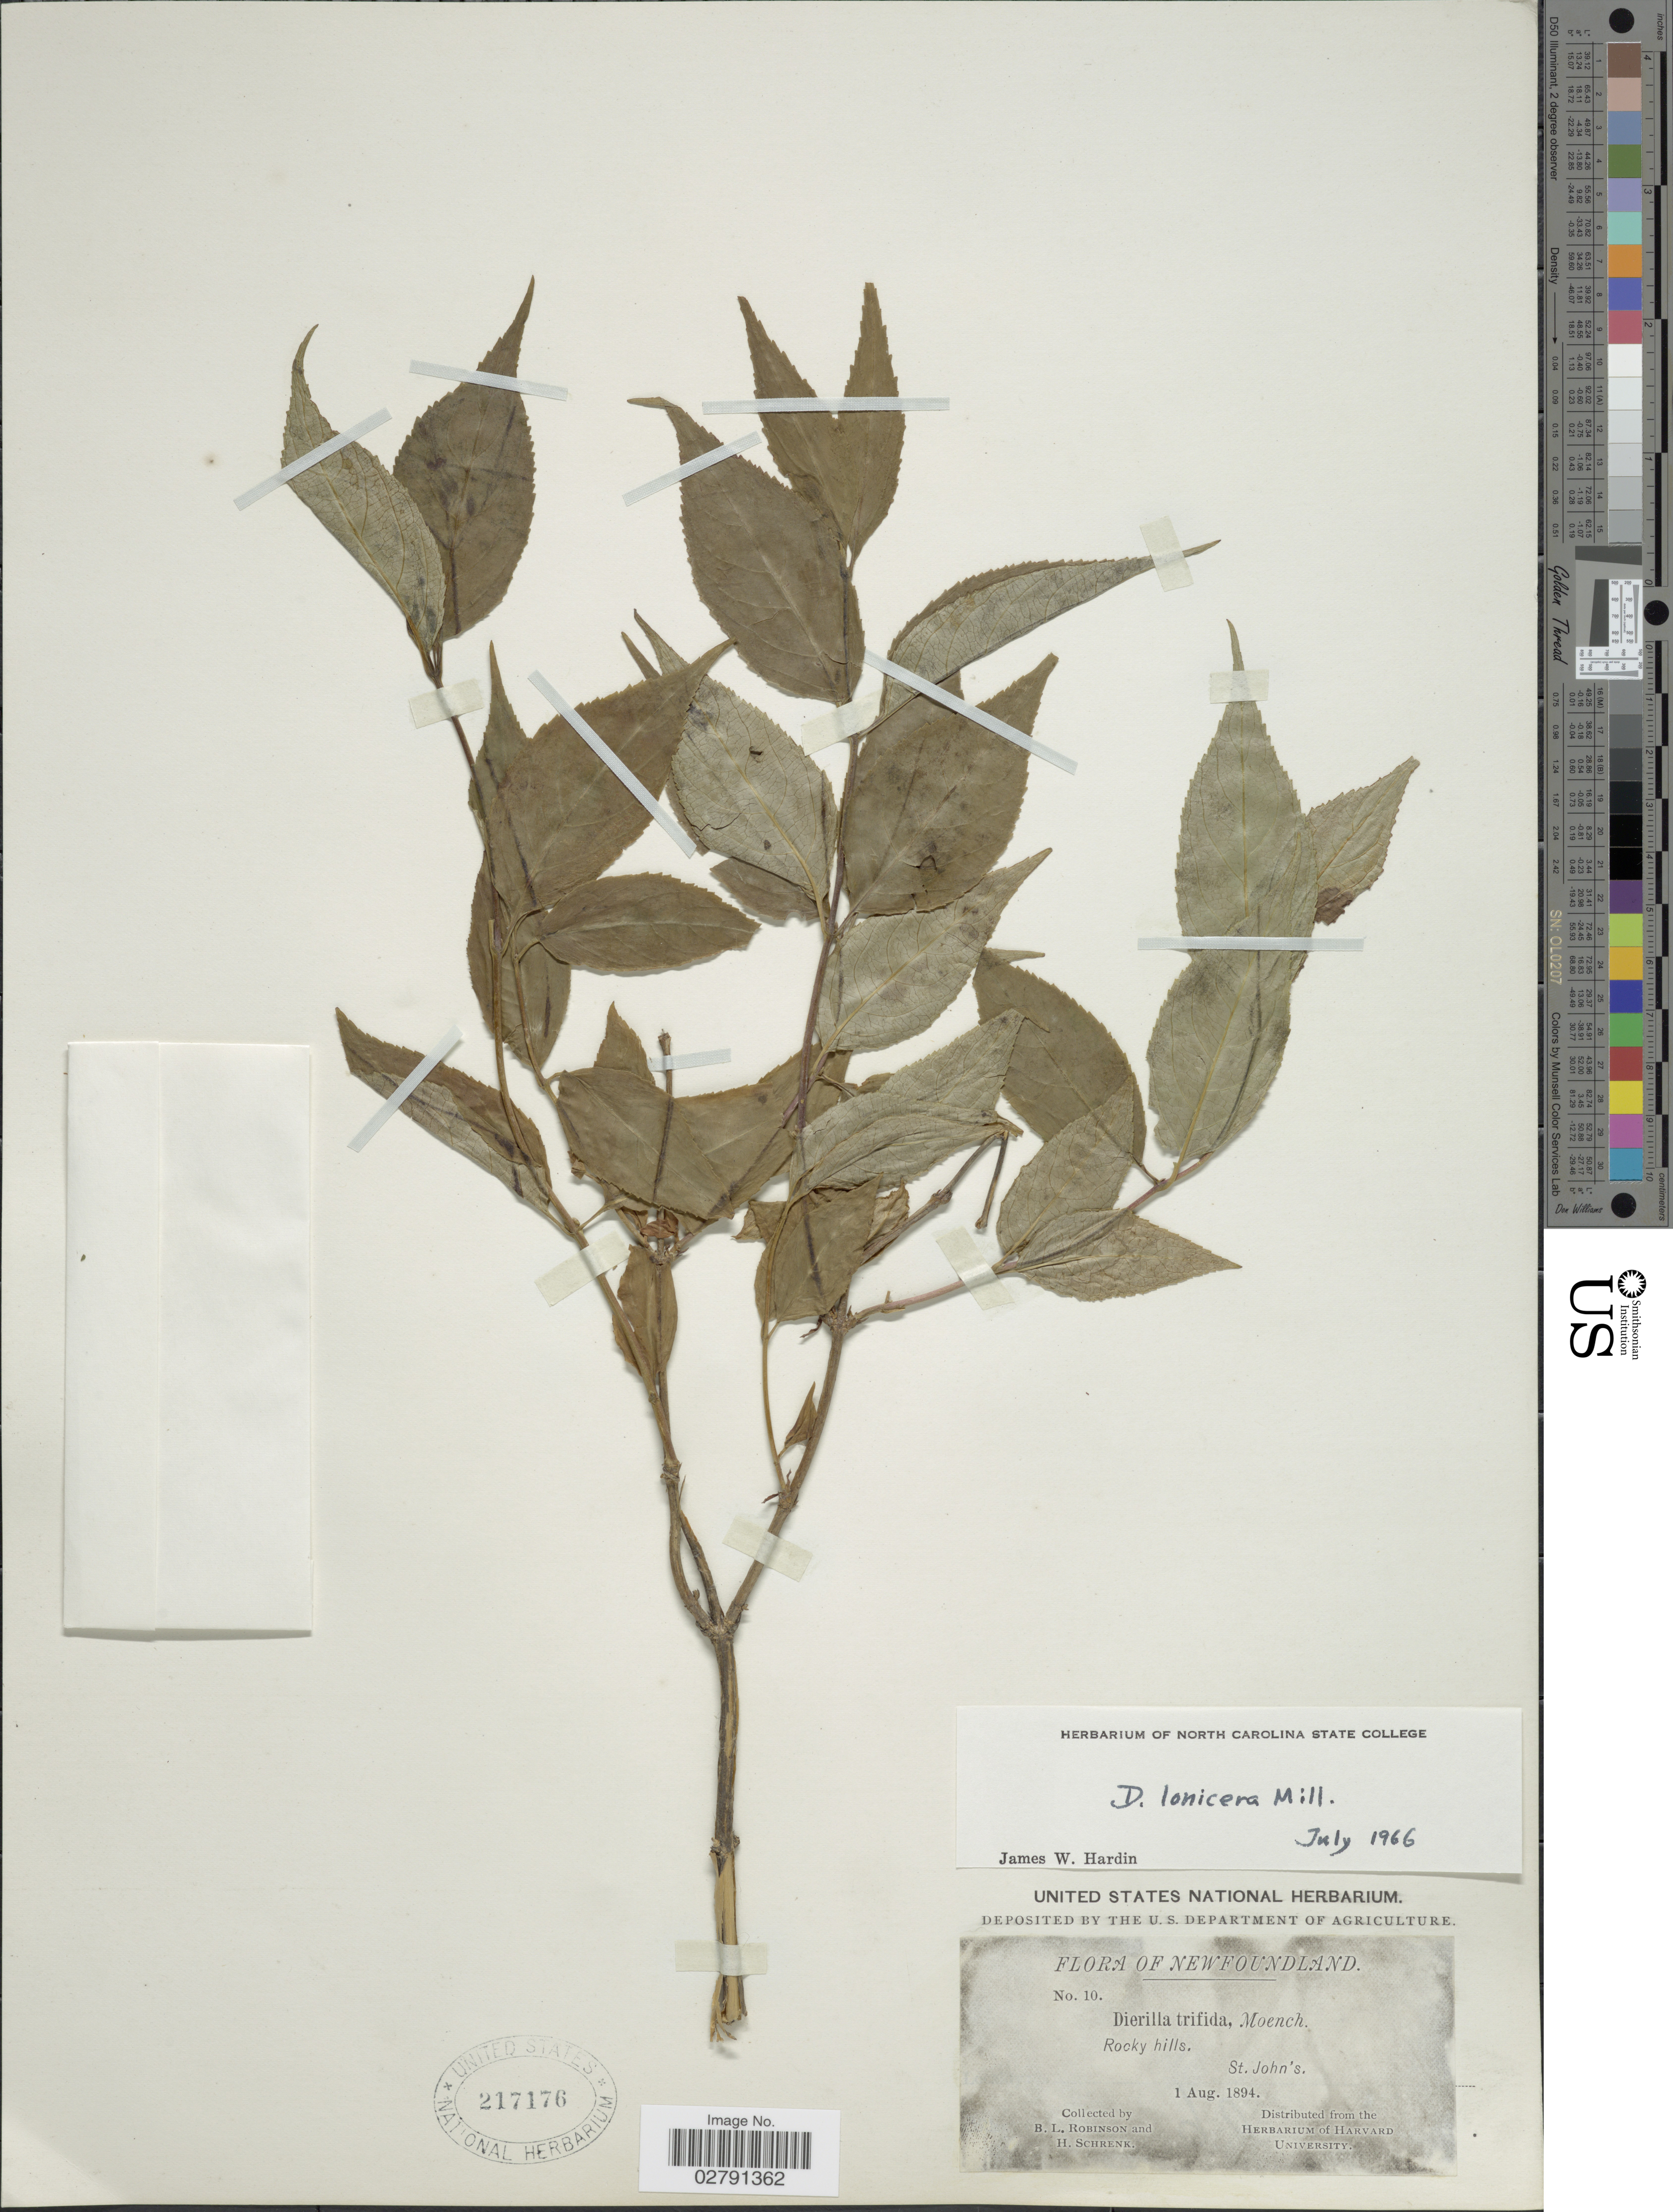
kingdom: Plantae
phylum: Tracheophyta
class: Magnoliopsida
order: Dipsacales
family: Caprifoliaceae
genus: Diervilla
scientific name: Diervilla lonicera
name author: Mill.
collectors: B. L. Robinson & H. Schrenk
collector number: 10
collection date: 1894-08-01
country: Canada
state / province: Newfoundland and Labrador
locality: St. John's.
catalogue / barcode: US 217176